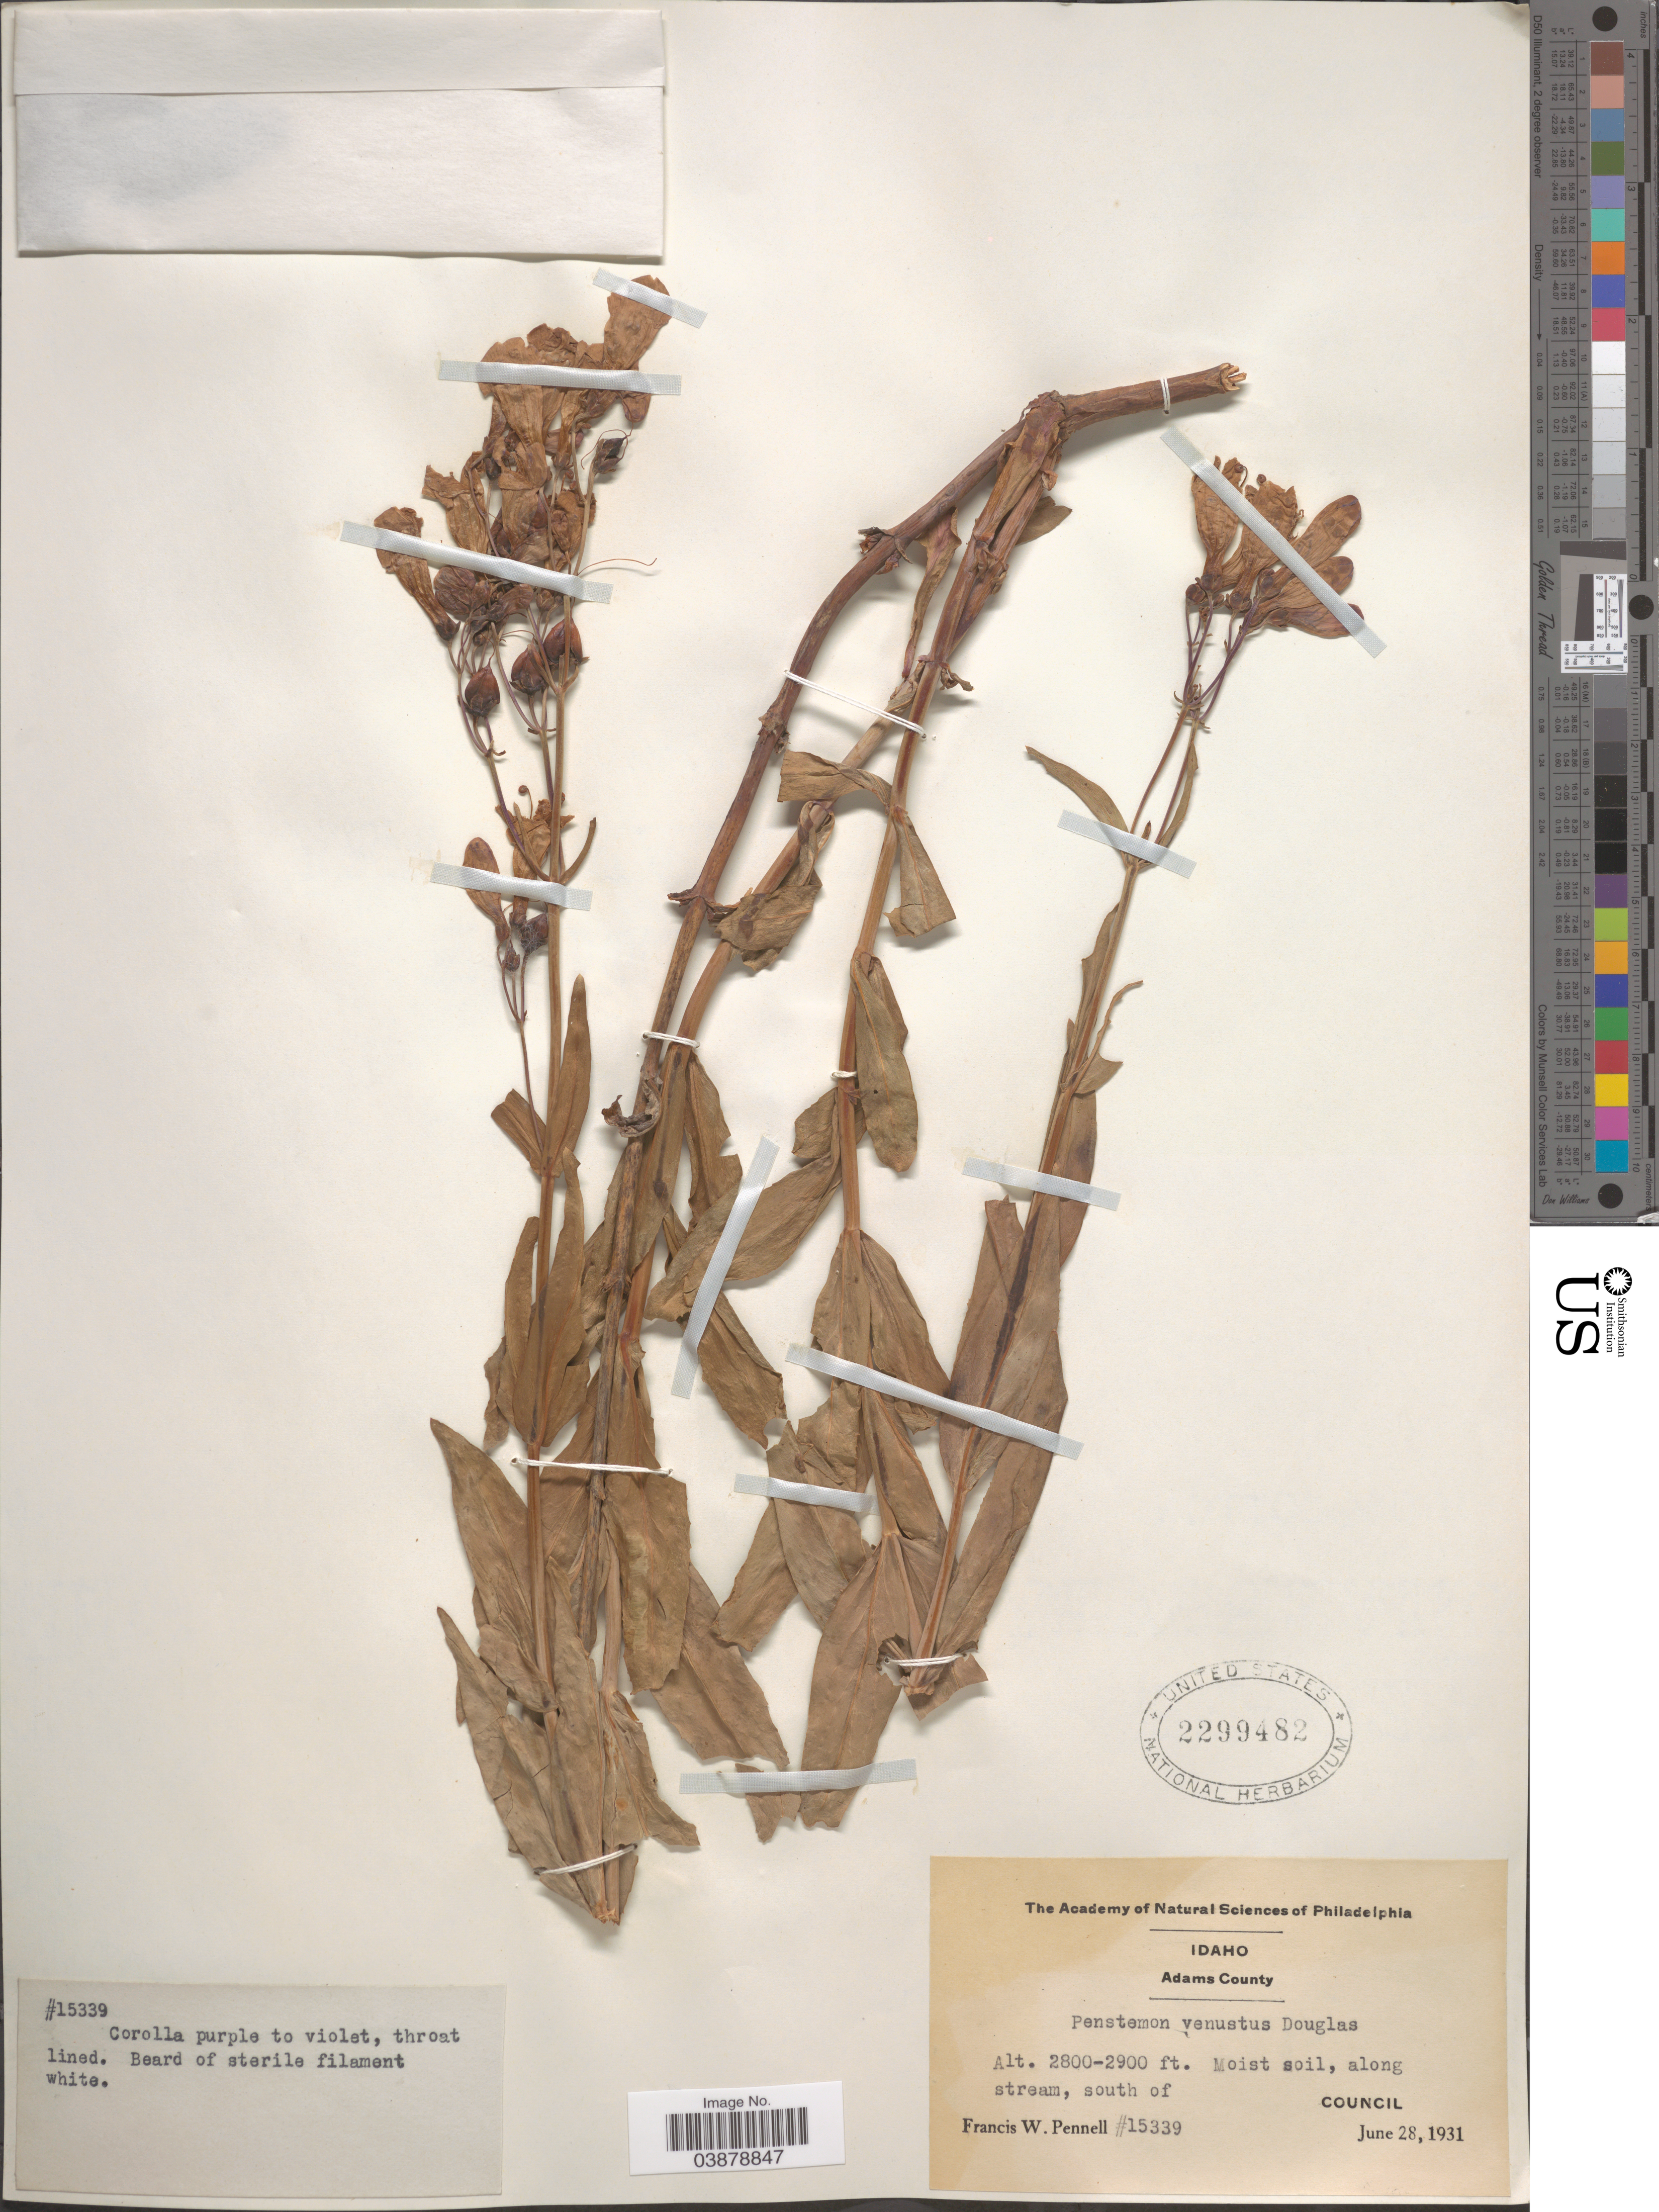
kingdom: Plantae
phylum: Tracheophyta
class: Magnoliopsida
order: Lamiales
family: Plantaginaceae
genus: Penstemon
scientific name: Penstemon venustus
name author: Douglas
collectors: F. W. Pennell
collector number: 15339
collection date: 1931-06-28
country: United States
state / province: Idaho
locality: Adams County. Moist soil, along stream, south of Council.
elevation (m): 853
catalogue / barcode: US 2299482